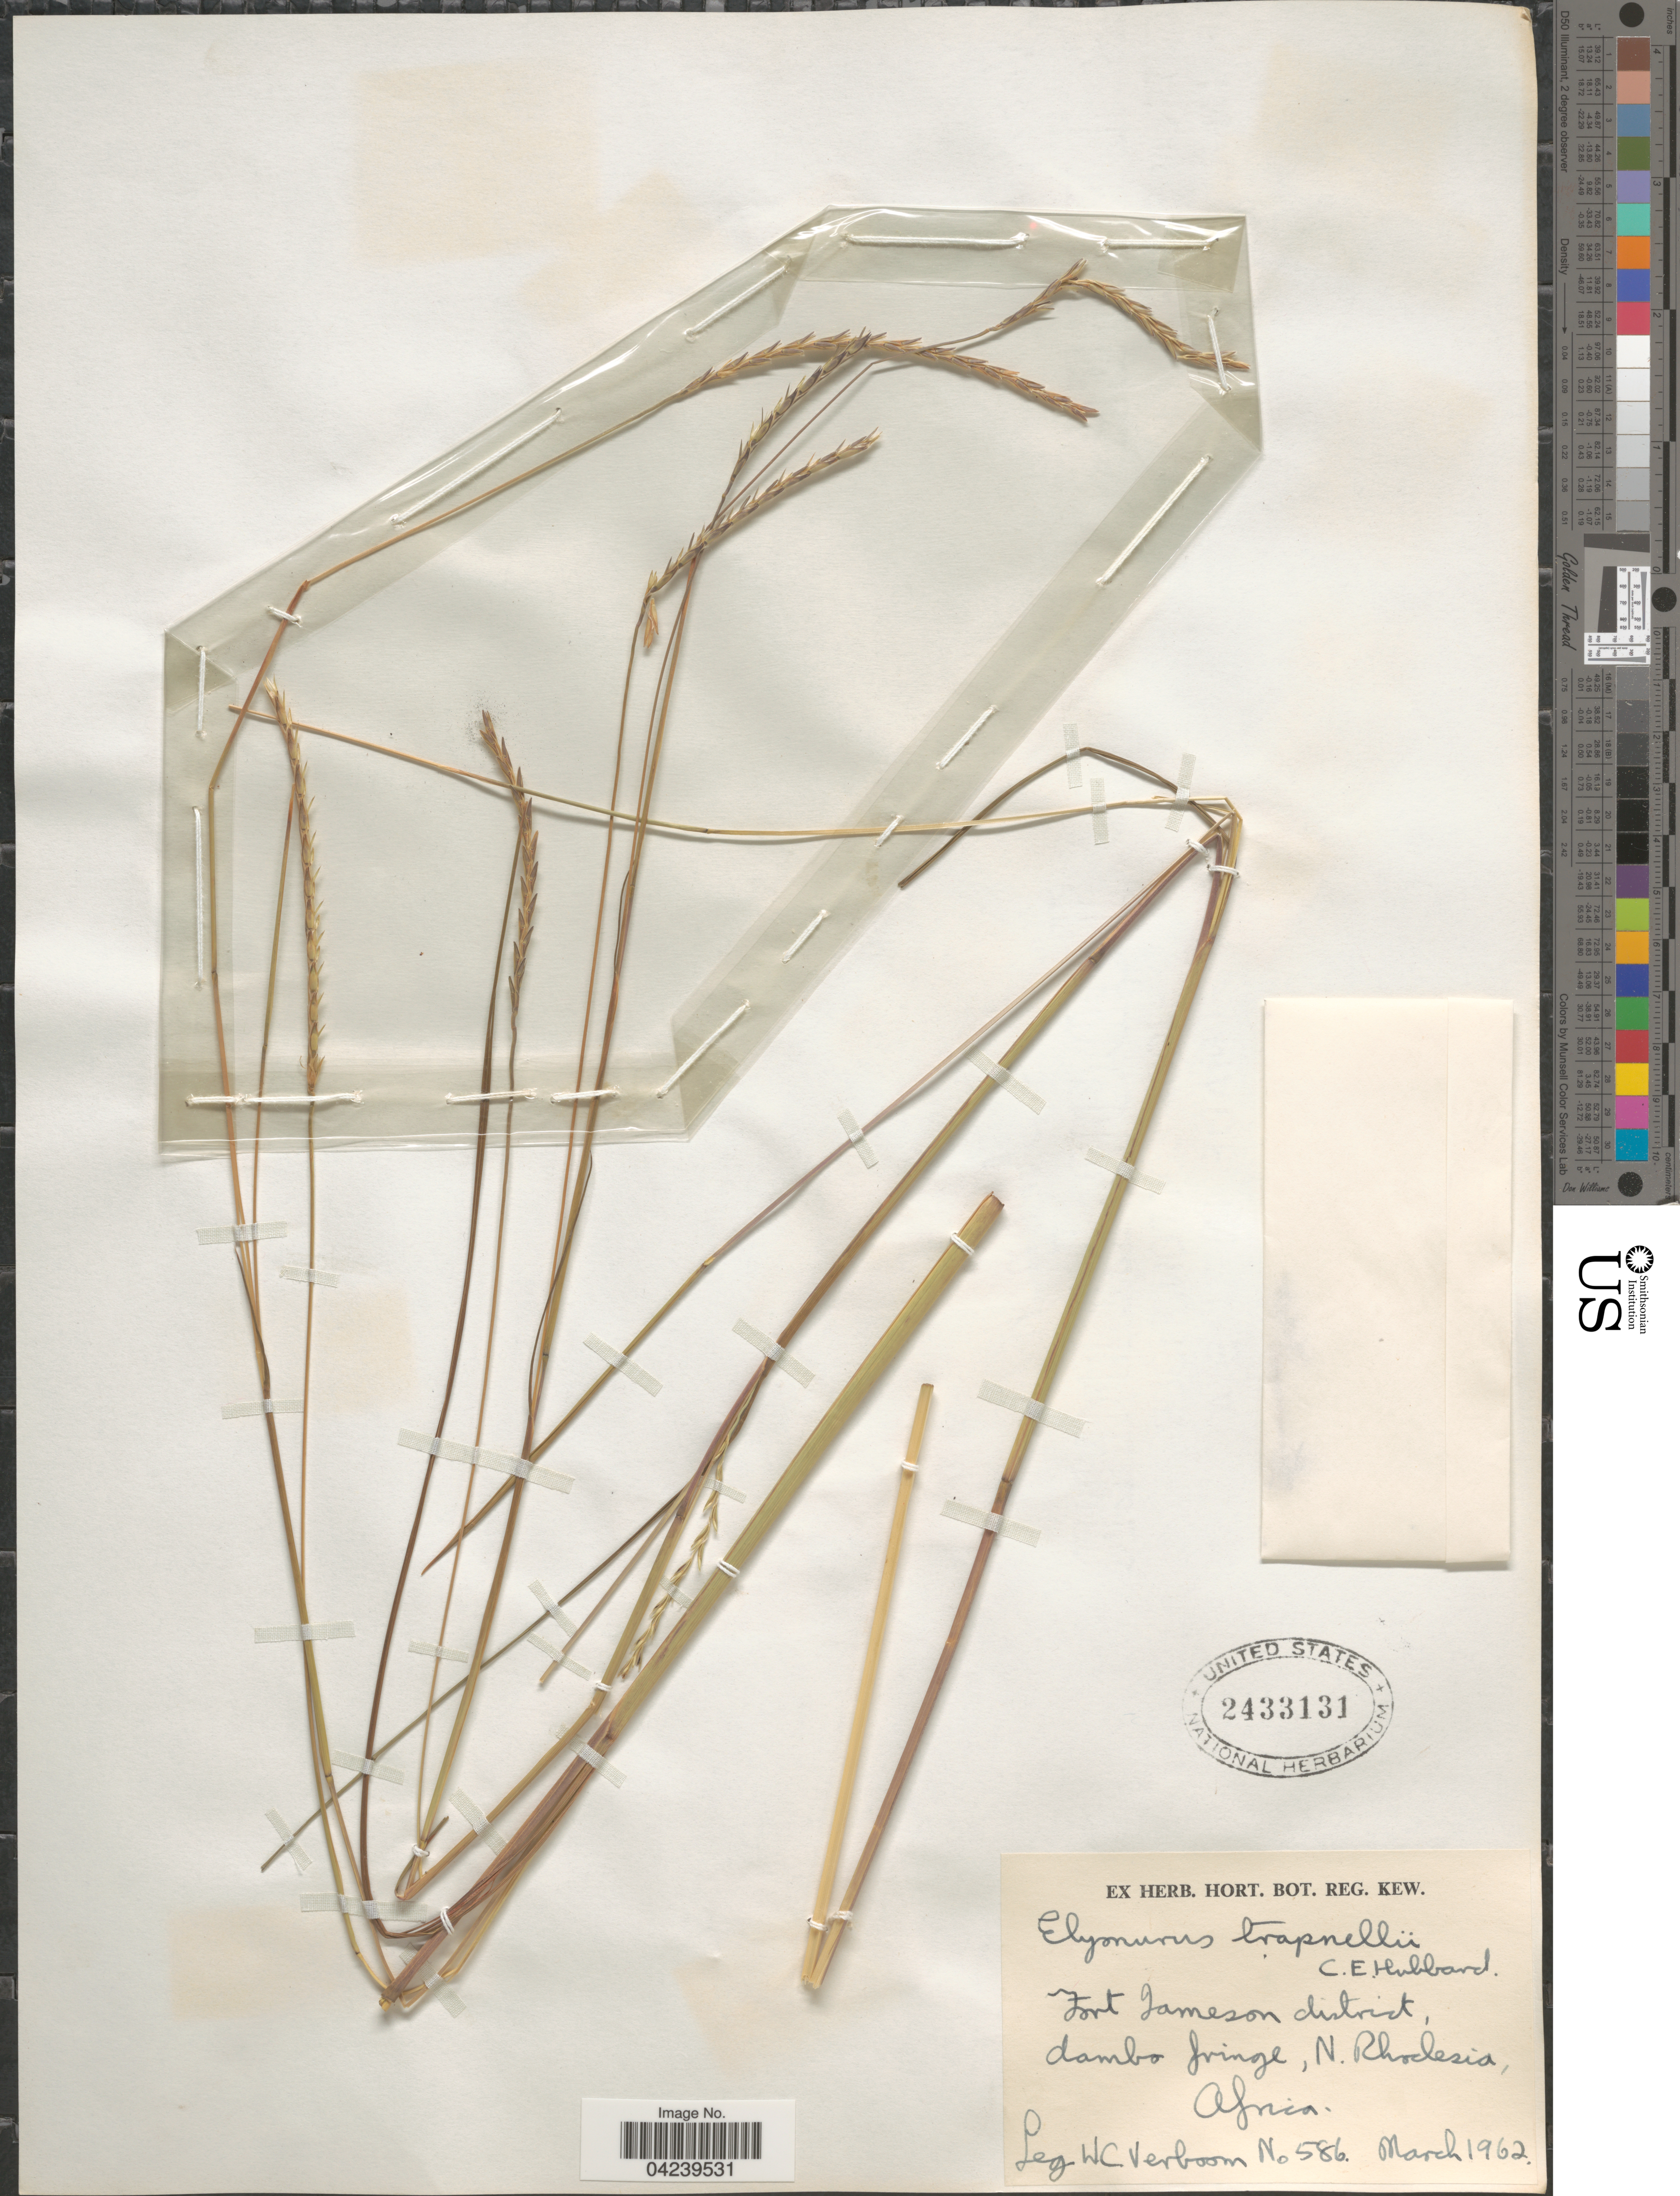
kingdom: Plantae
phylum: Tracheophyta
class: Liliopsida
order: Poales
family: Poaceae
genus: Elionurus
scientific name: Elionurus tripsacoides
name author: Humb. & Bonpl. ex Willd.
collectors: W. Verboom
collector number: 586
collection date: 1962-03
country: Zambia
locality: Fort Jameson district, dambo fringe, N. Rhodesia.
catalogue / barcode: US 2433131